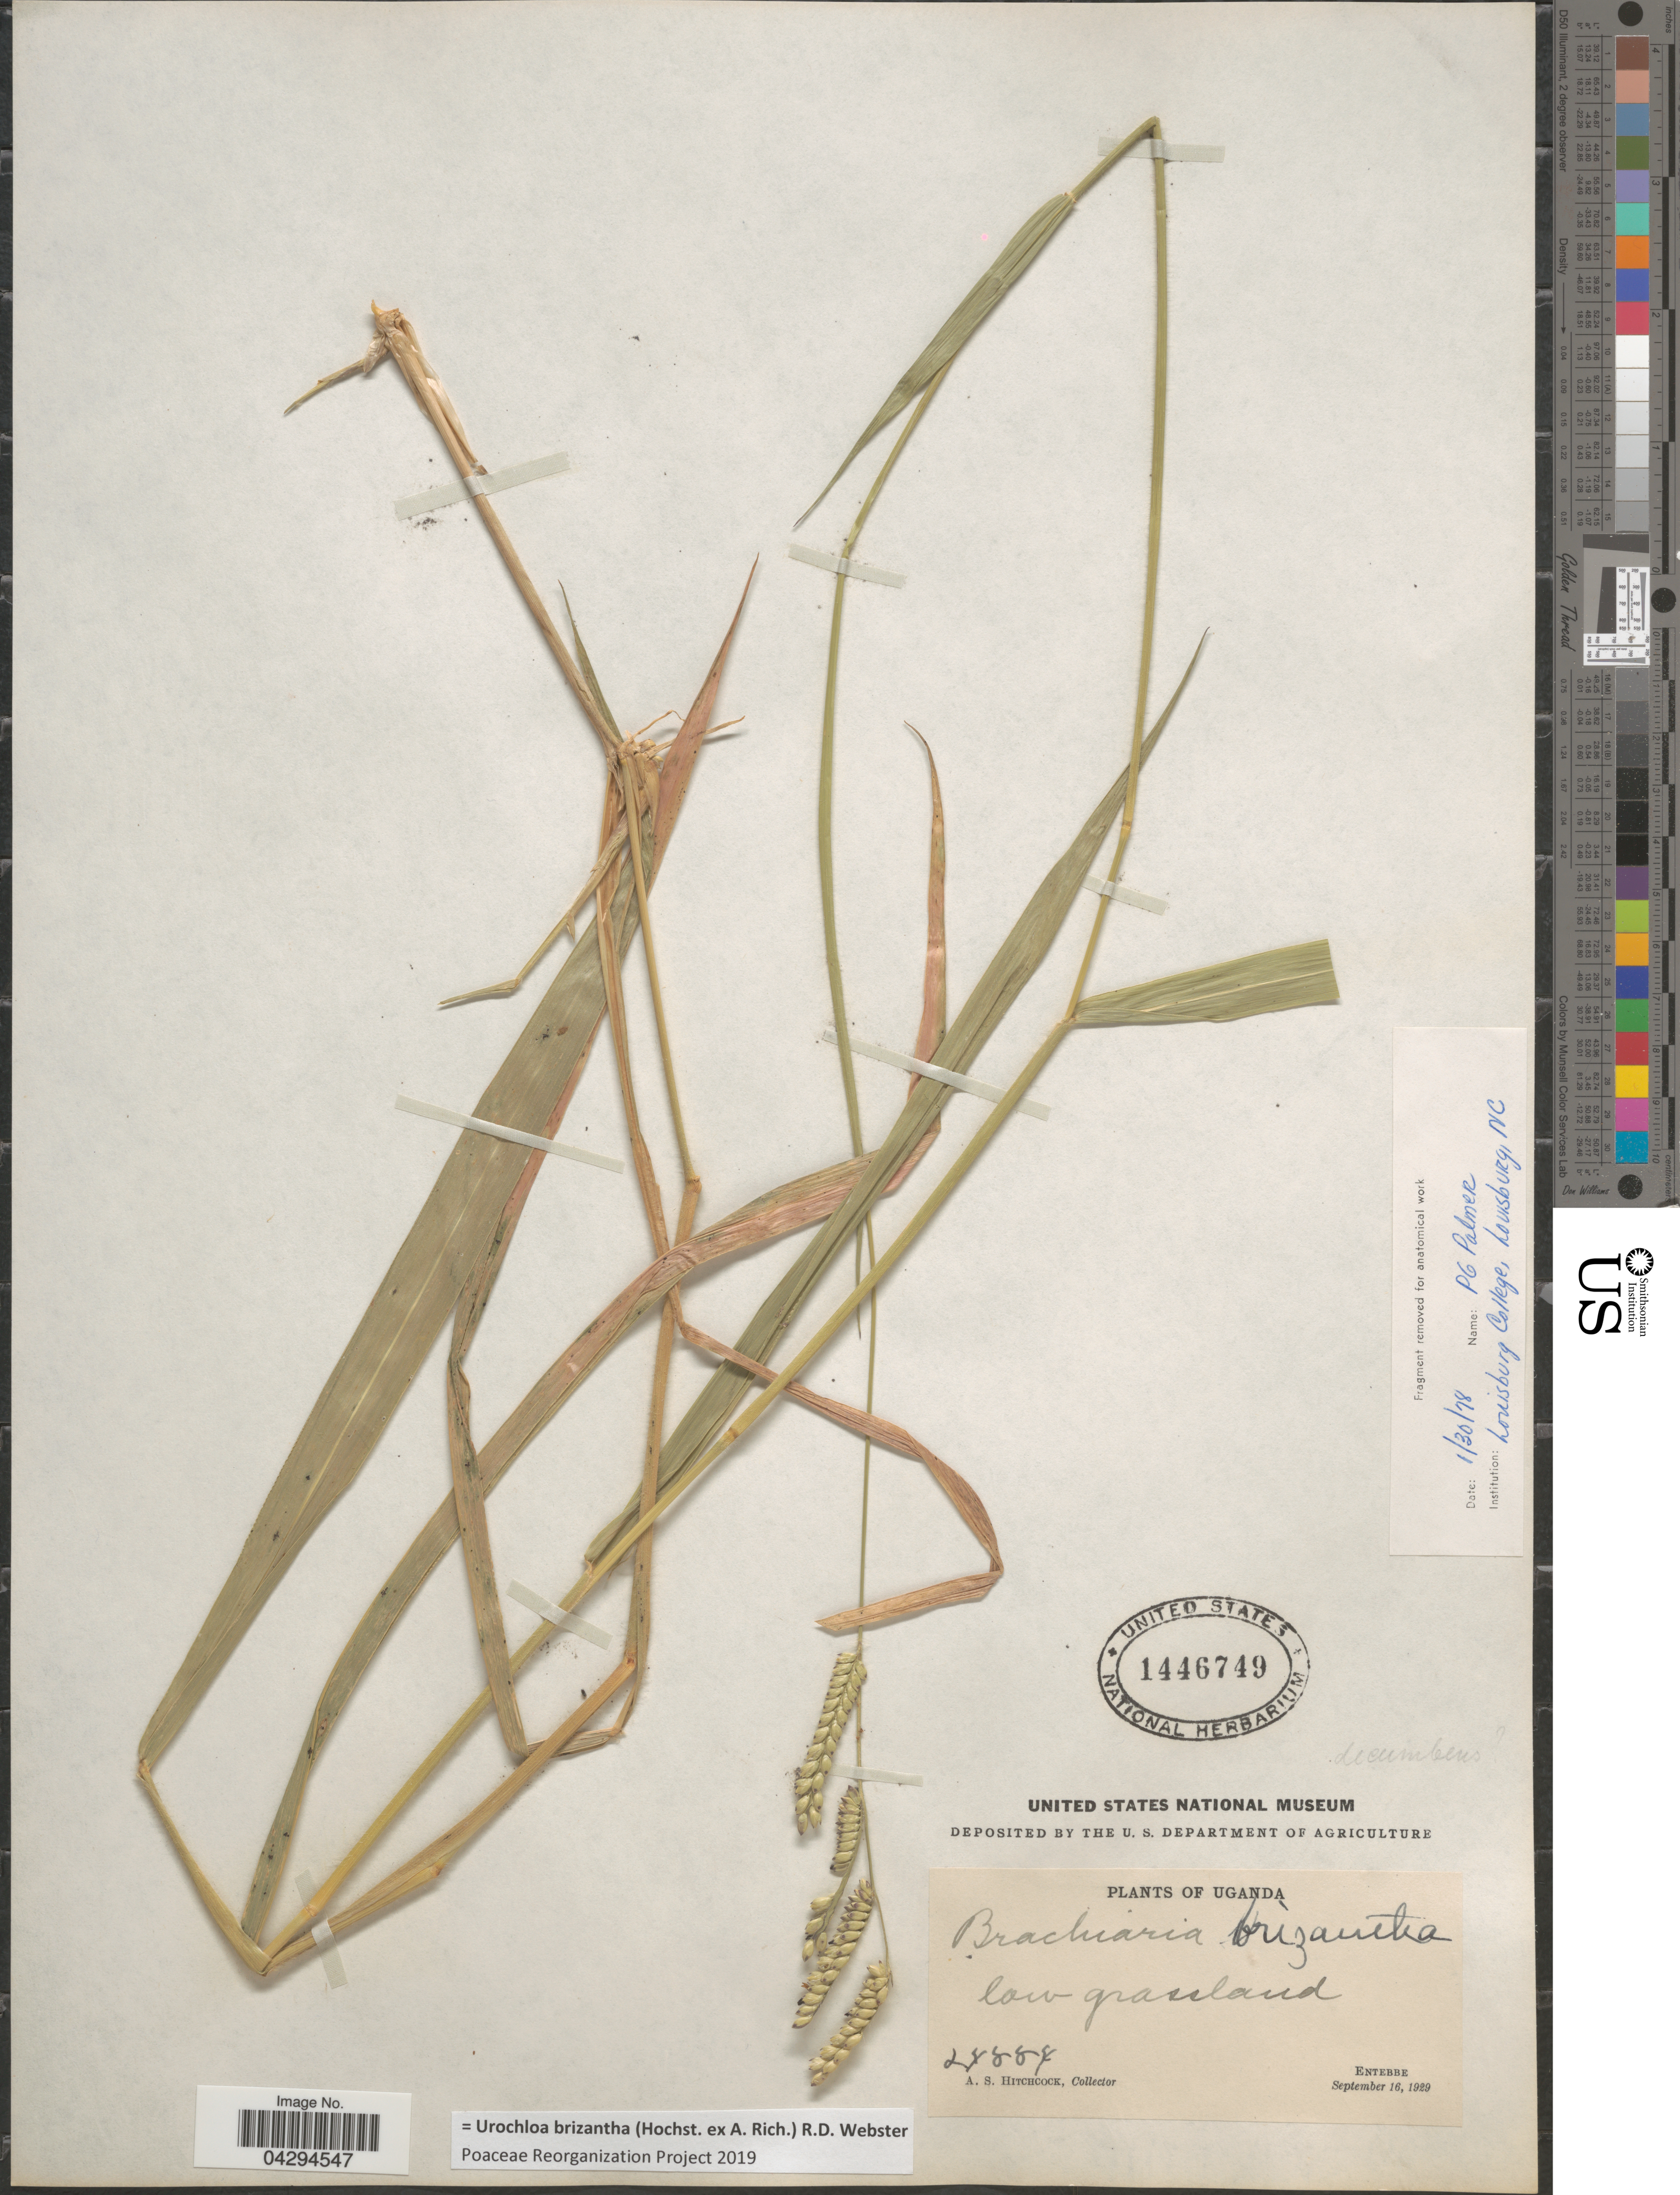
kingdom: Plantae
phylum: Tracheophyta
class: Liliopsida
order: Poales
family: Poaceae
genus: Urochloa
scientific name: Urochloa brizantha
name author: (Hochst. ex A. Rich.) R.D. Webster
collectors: A. S. Hitchcock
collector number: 24884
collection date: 1929-09-16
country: Uganda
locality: Entebbe.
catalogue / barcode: US 1446749